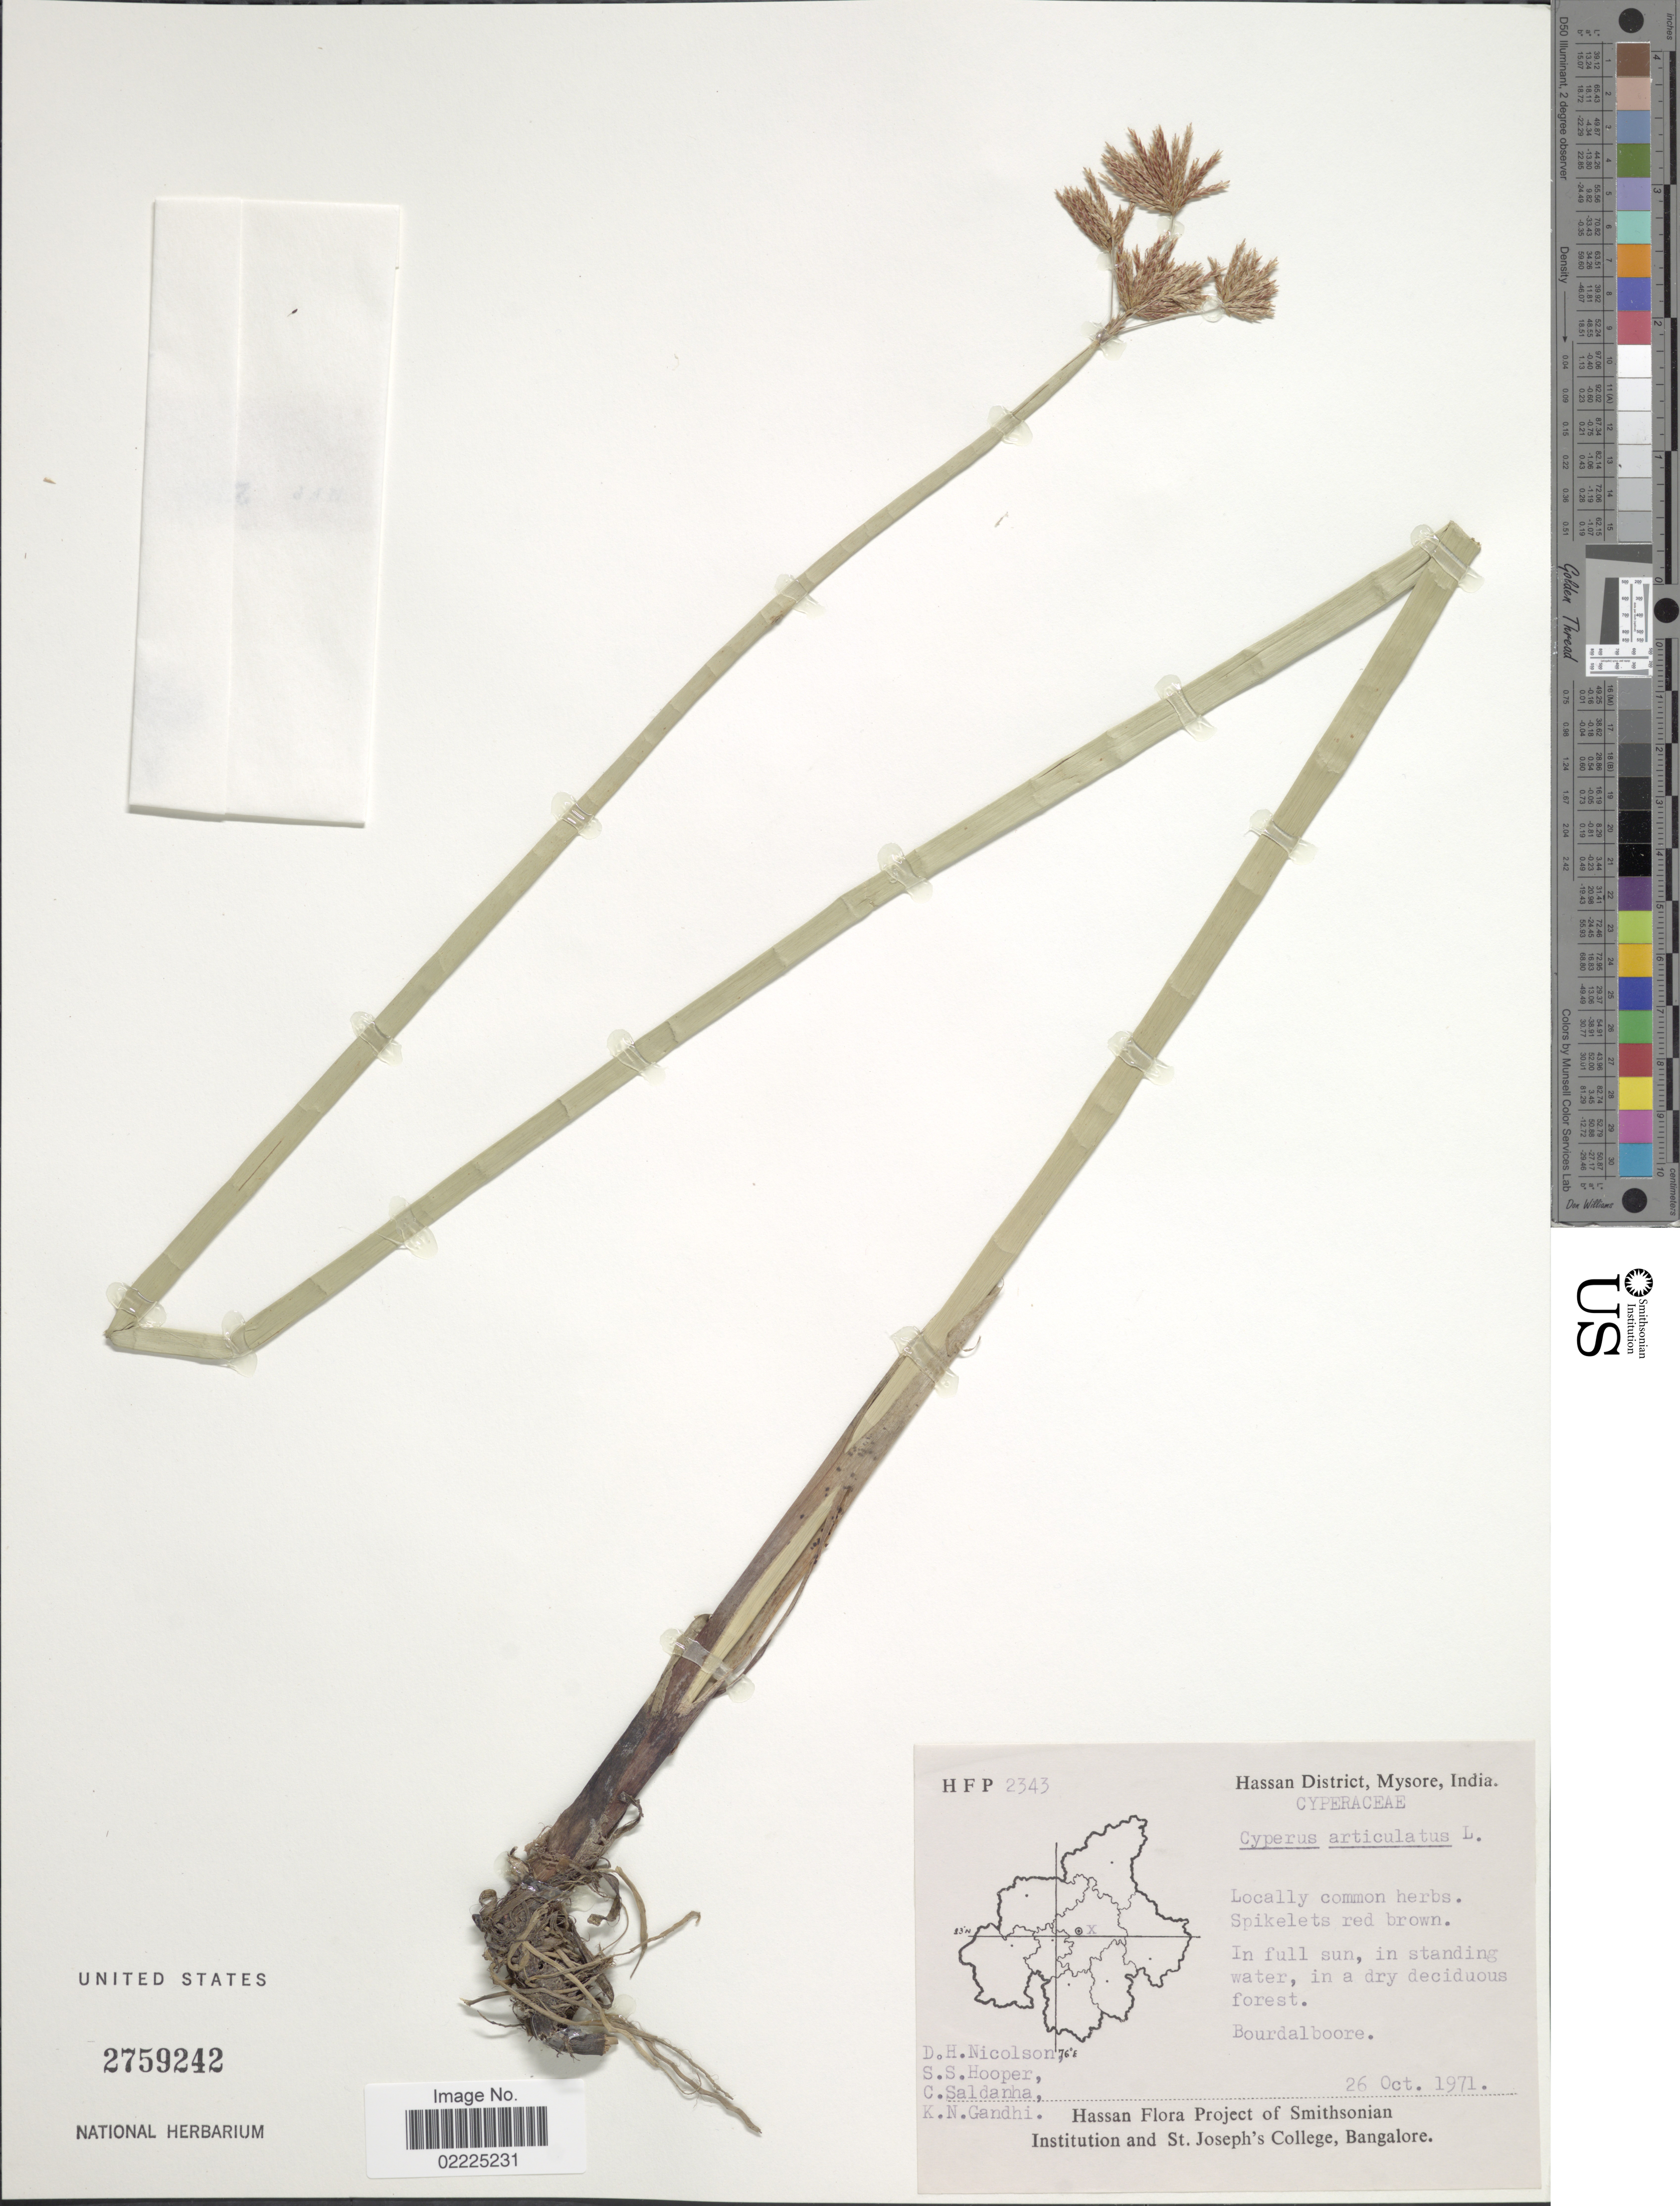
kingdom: Plantae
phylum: Tracheophyta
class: Liliopsida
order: Poales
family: Cyperaceae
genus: Cyperus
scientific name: Cyperus articulatus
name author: L.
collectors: D. H. Nicolson, S. S. Hooper, C. Saldanha & K. N. Gandhi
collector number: HFP2343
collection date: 1971-10-26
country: India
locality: Hassan District, Mysore, Bourdalboore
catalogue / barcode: US 2759242